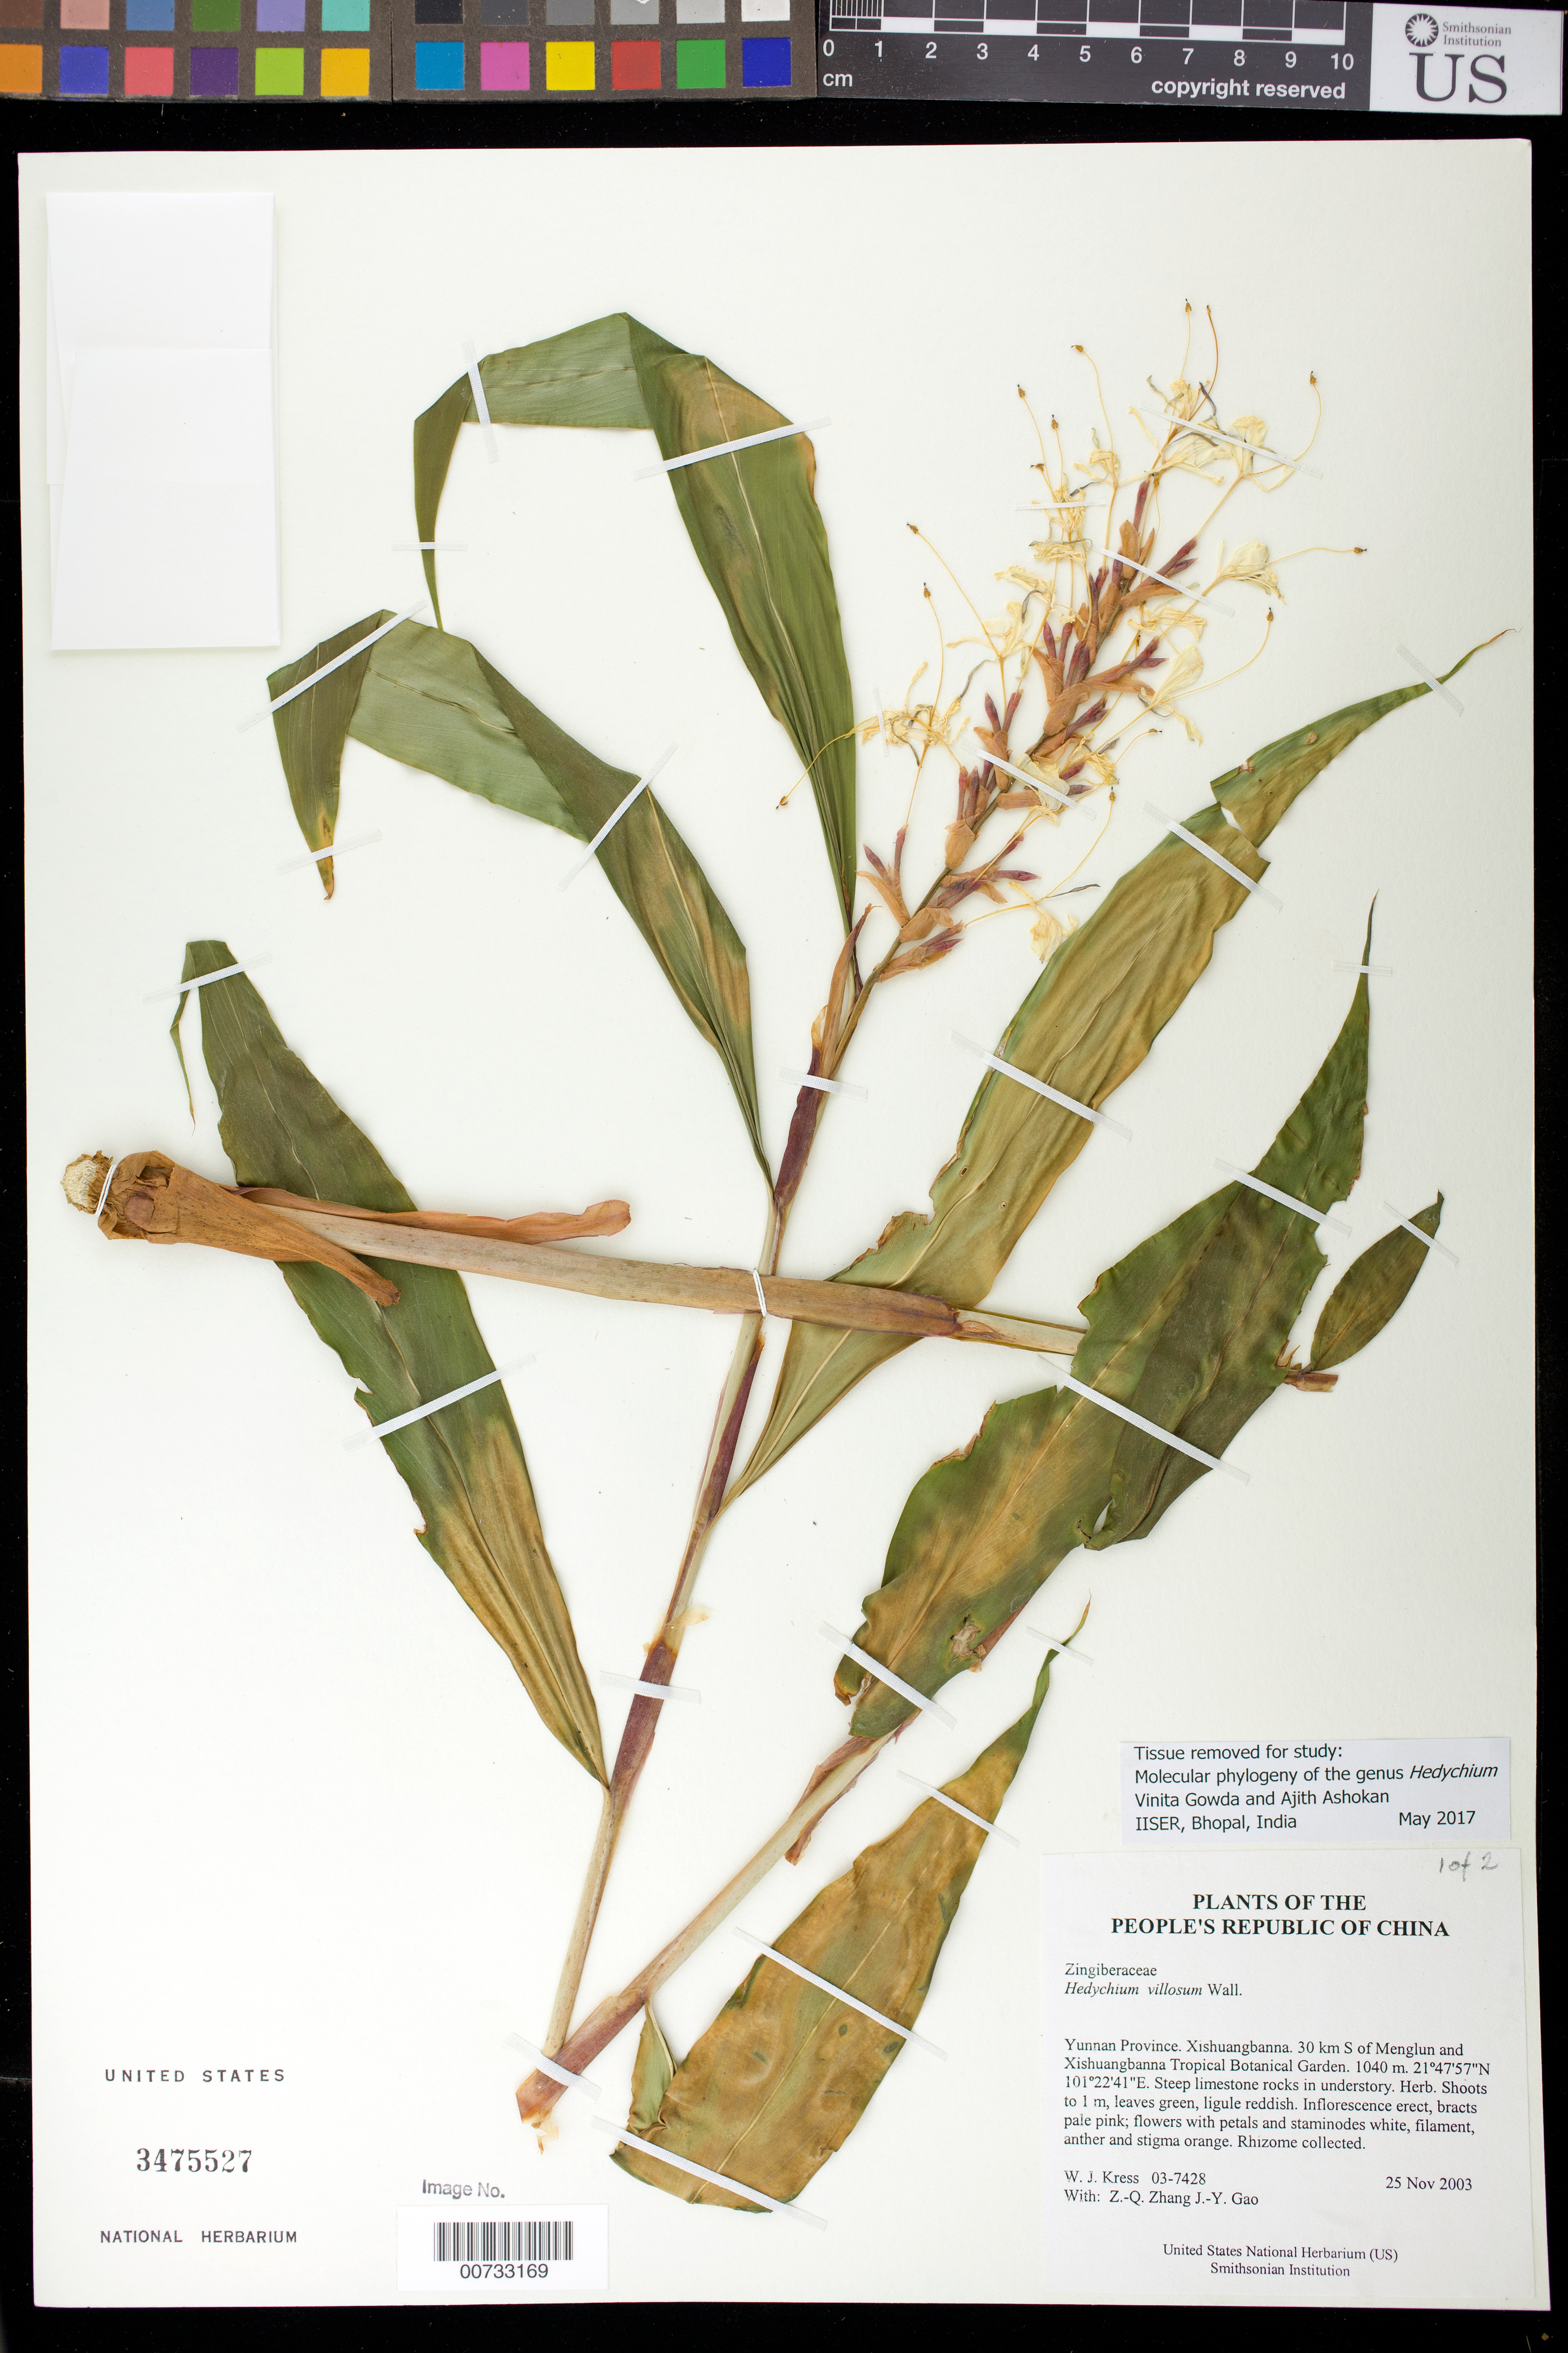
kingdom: Plantae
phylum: Tracheophyta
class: Liliopsida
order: Zingiberales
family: Zingiberaceae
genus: Hedychium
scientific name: Hedychium villosum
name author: Wall.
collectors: W. J. Kress, J.-Y. Gao & Z. Zhang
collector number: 03-7428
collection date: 2003-11-25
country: China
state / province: Yunnan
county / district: Xishuangbanna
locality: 30 km S of Menglun and Xishuangbanna Tropical Botanical Garden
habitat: Steep limestone rocks in understory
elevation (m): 1040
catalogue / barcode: US 3475527